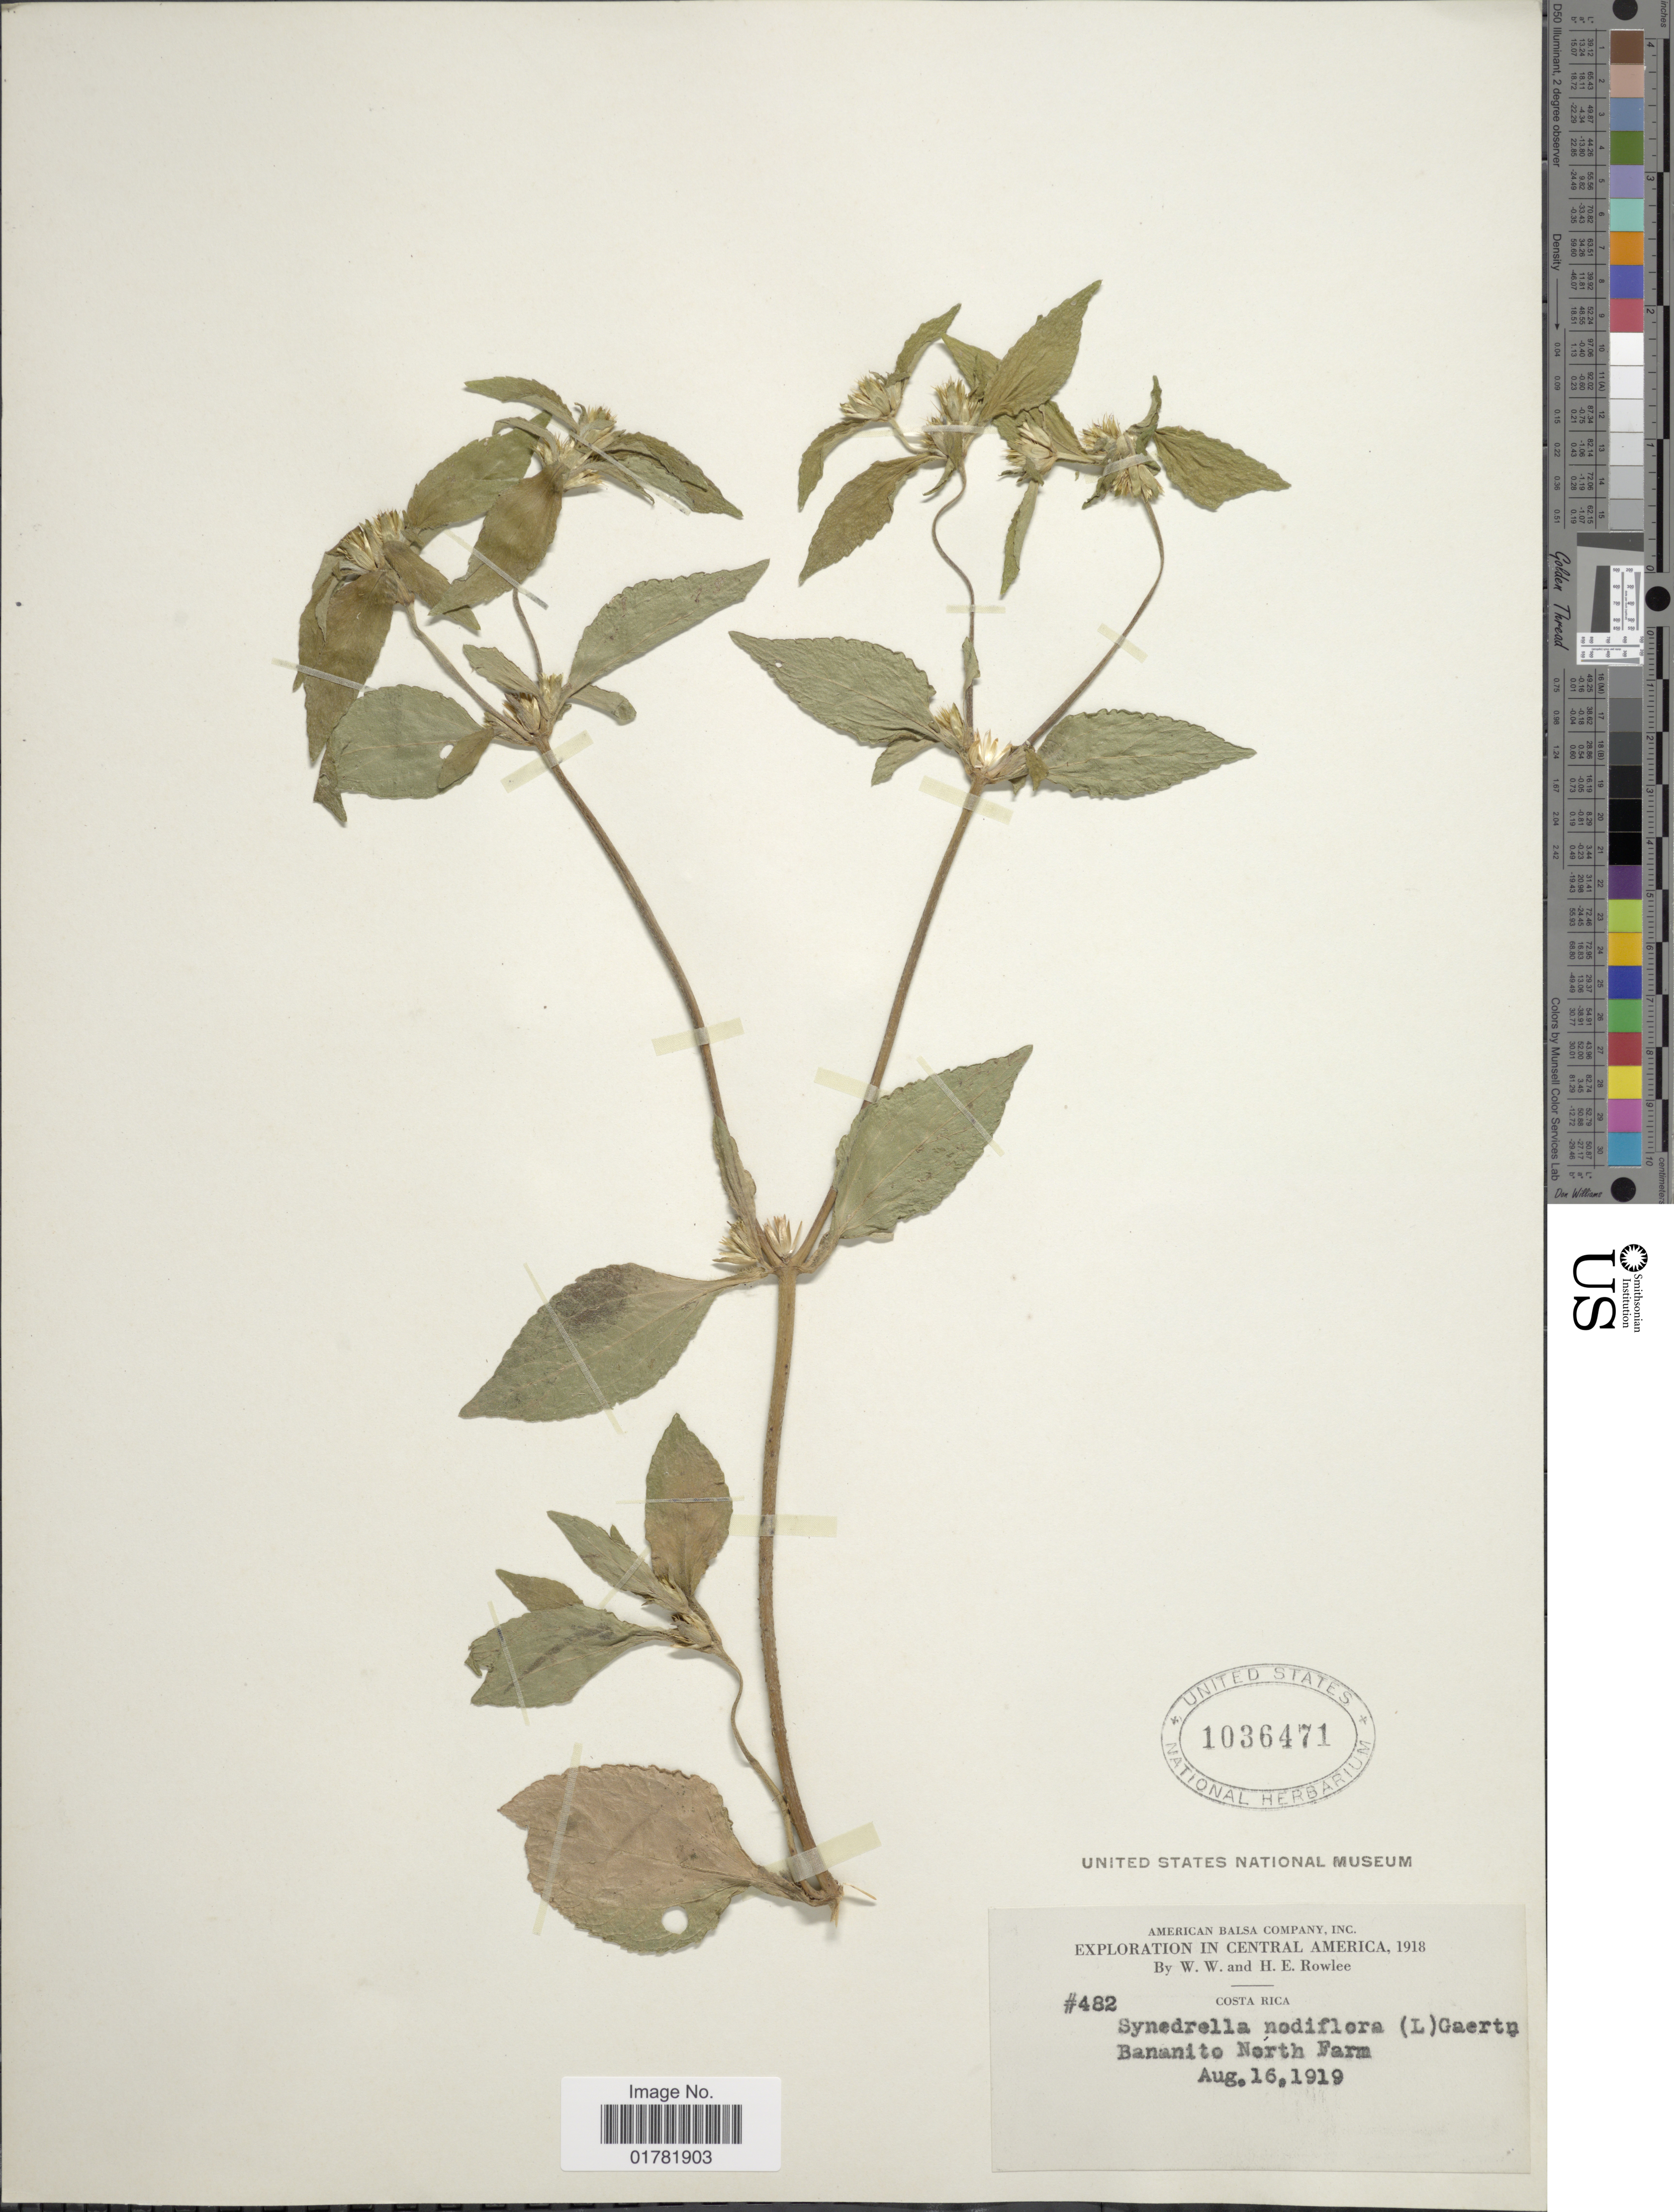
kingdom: Plantae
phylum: Tracheophyta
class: Magnoliopsida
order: Asterales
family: Asteraceae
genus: Synedrella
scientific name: Synedrella nodiflora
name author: (L.) Gaertn.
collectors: W. W. Rowlee & H. E. Rowlee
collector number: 482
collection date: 1919-08-16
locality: Central America, Bananito North Farm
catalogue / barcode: US 1036471